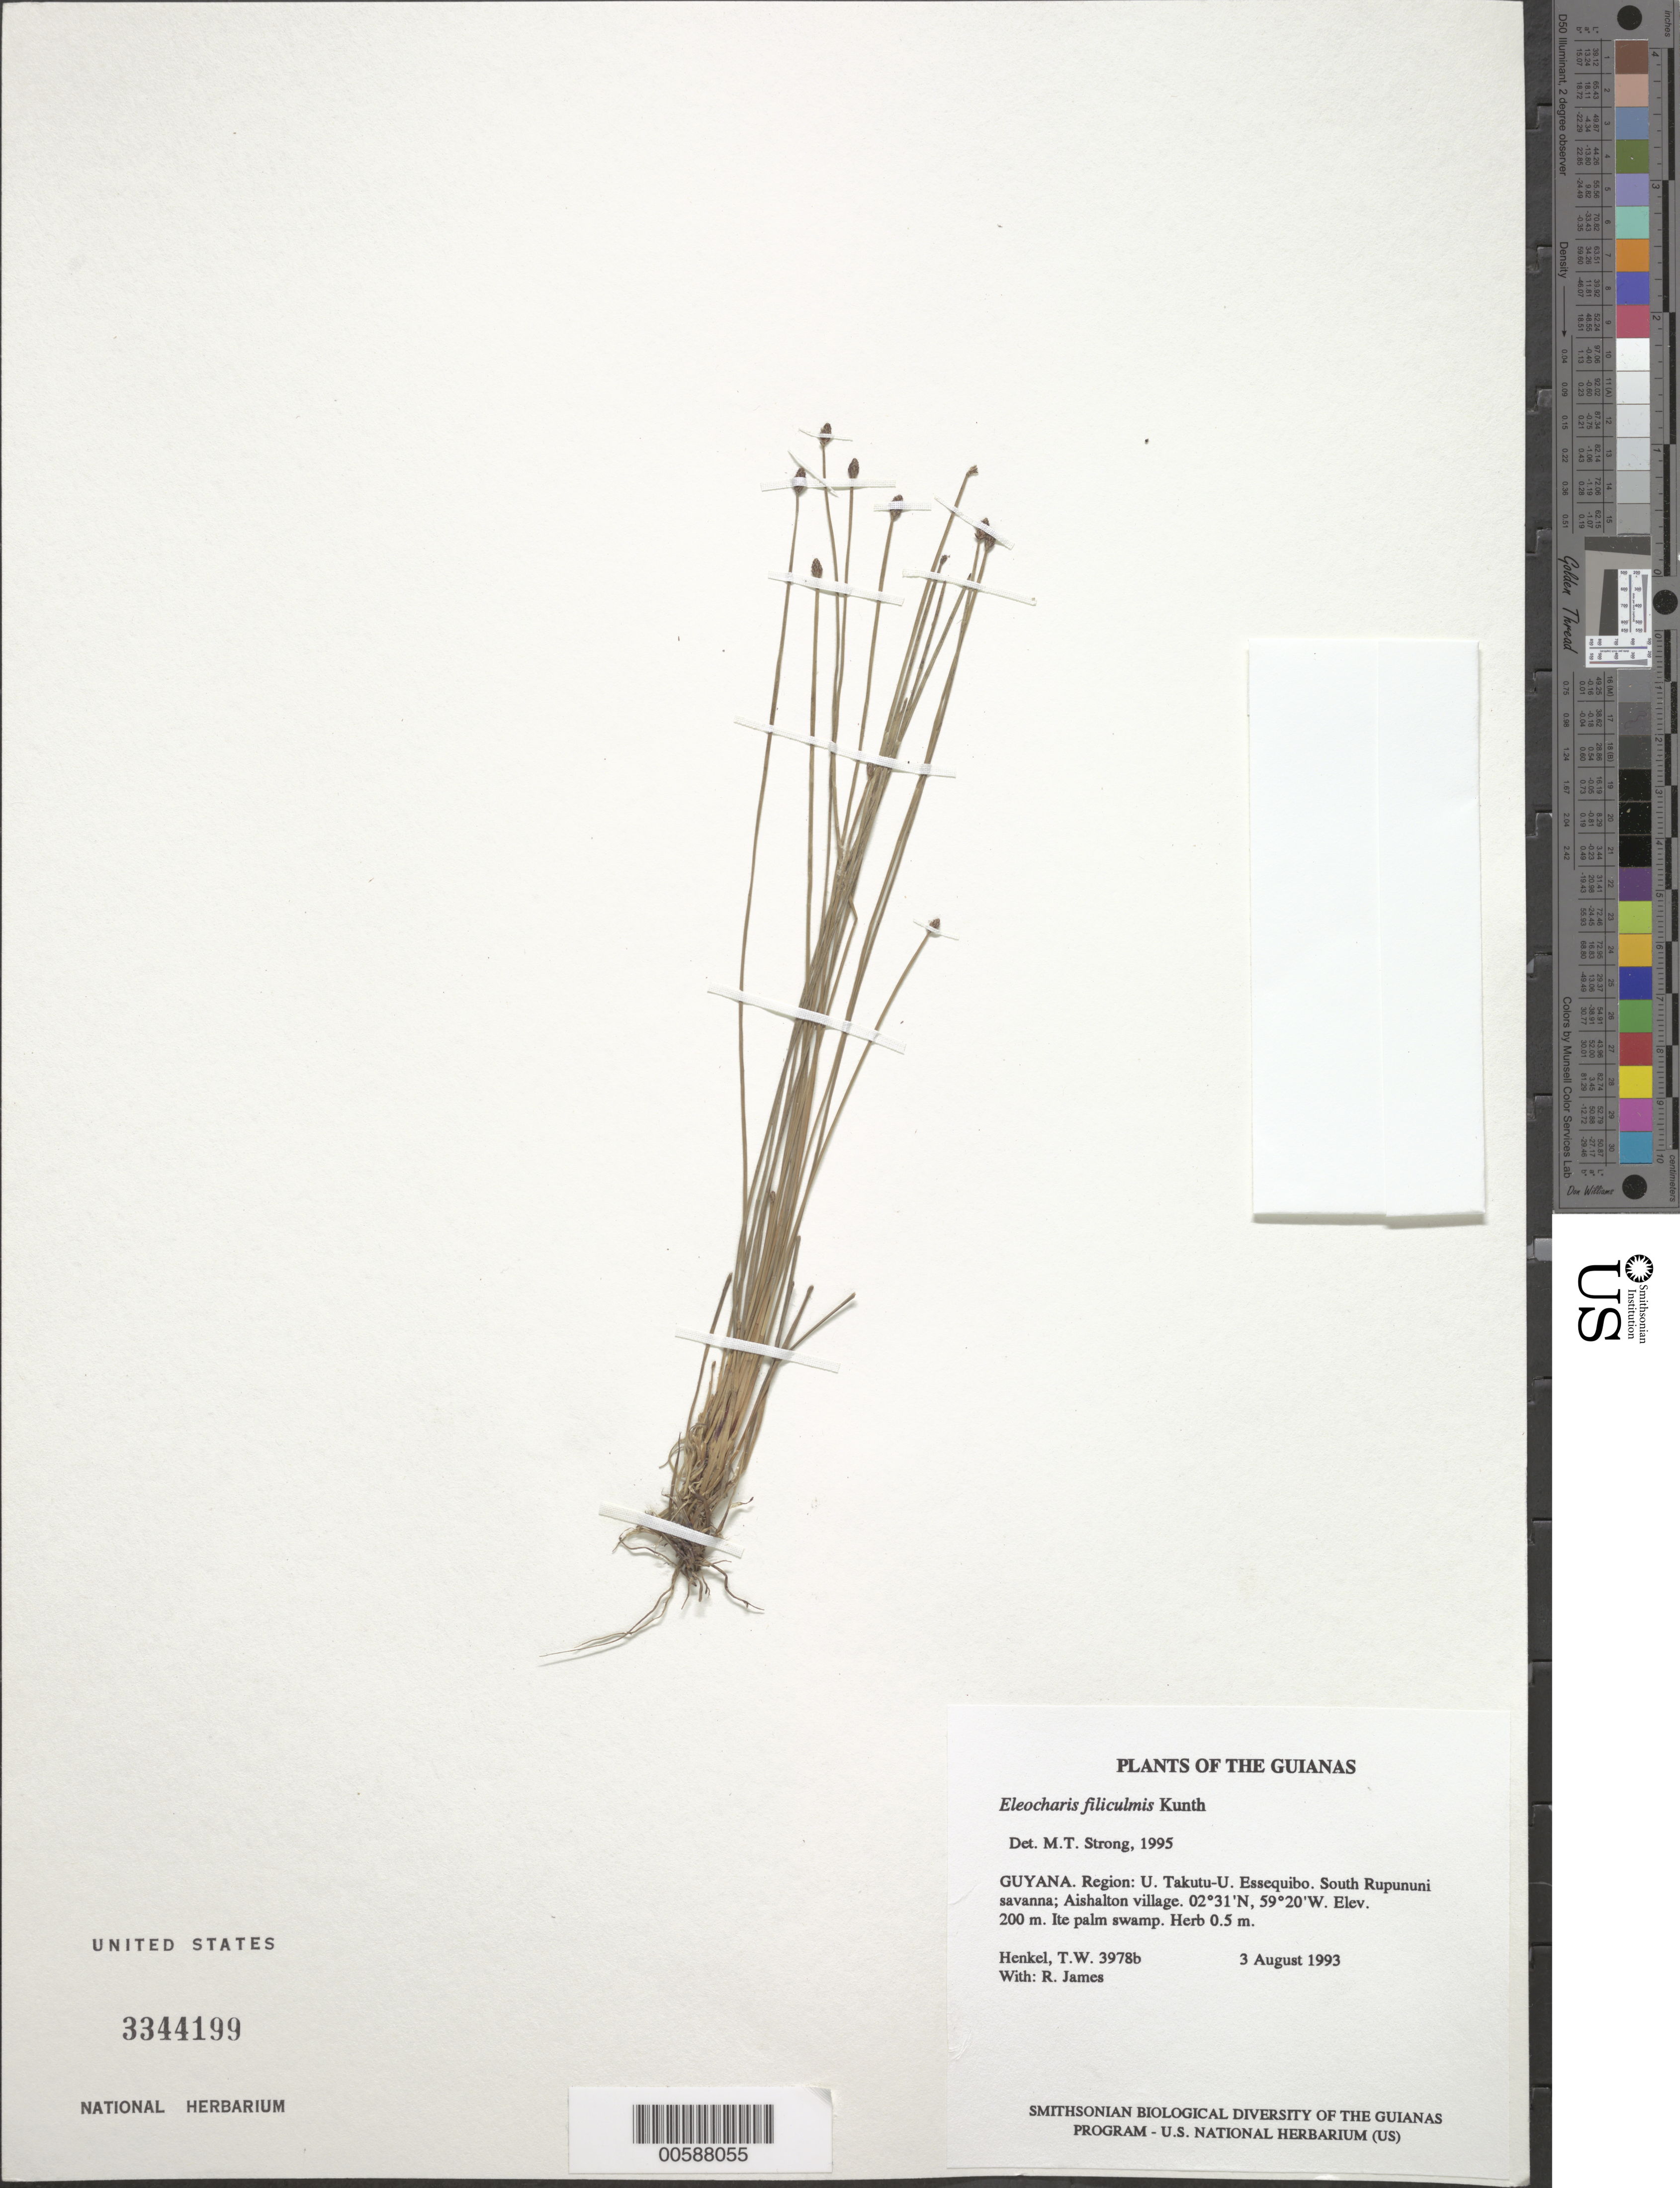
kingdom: Plantae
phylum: Tracheophyta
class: Liliopsida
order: Poales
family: Cyperaceae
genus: Eleocharis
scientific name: Eleocharis filiculmis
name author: Kunth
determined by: Strong, M. T., (US), Smithsonian Institution - National Museum of Natural History (UNITED STATES)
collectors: T. Henkel & R. James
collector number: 3978 b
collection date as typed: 3 August 1994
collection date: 1994-08-03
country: Guyana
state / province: U. Takutu-U. Essequibo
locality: South Rupununi savanna; Aishalton village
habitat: Ite palm swamp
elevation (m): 200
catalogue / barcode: US 3344199